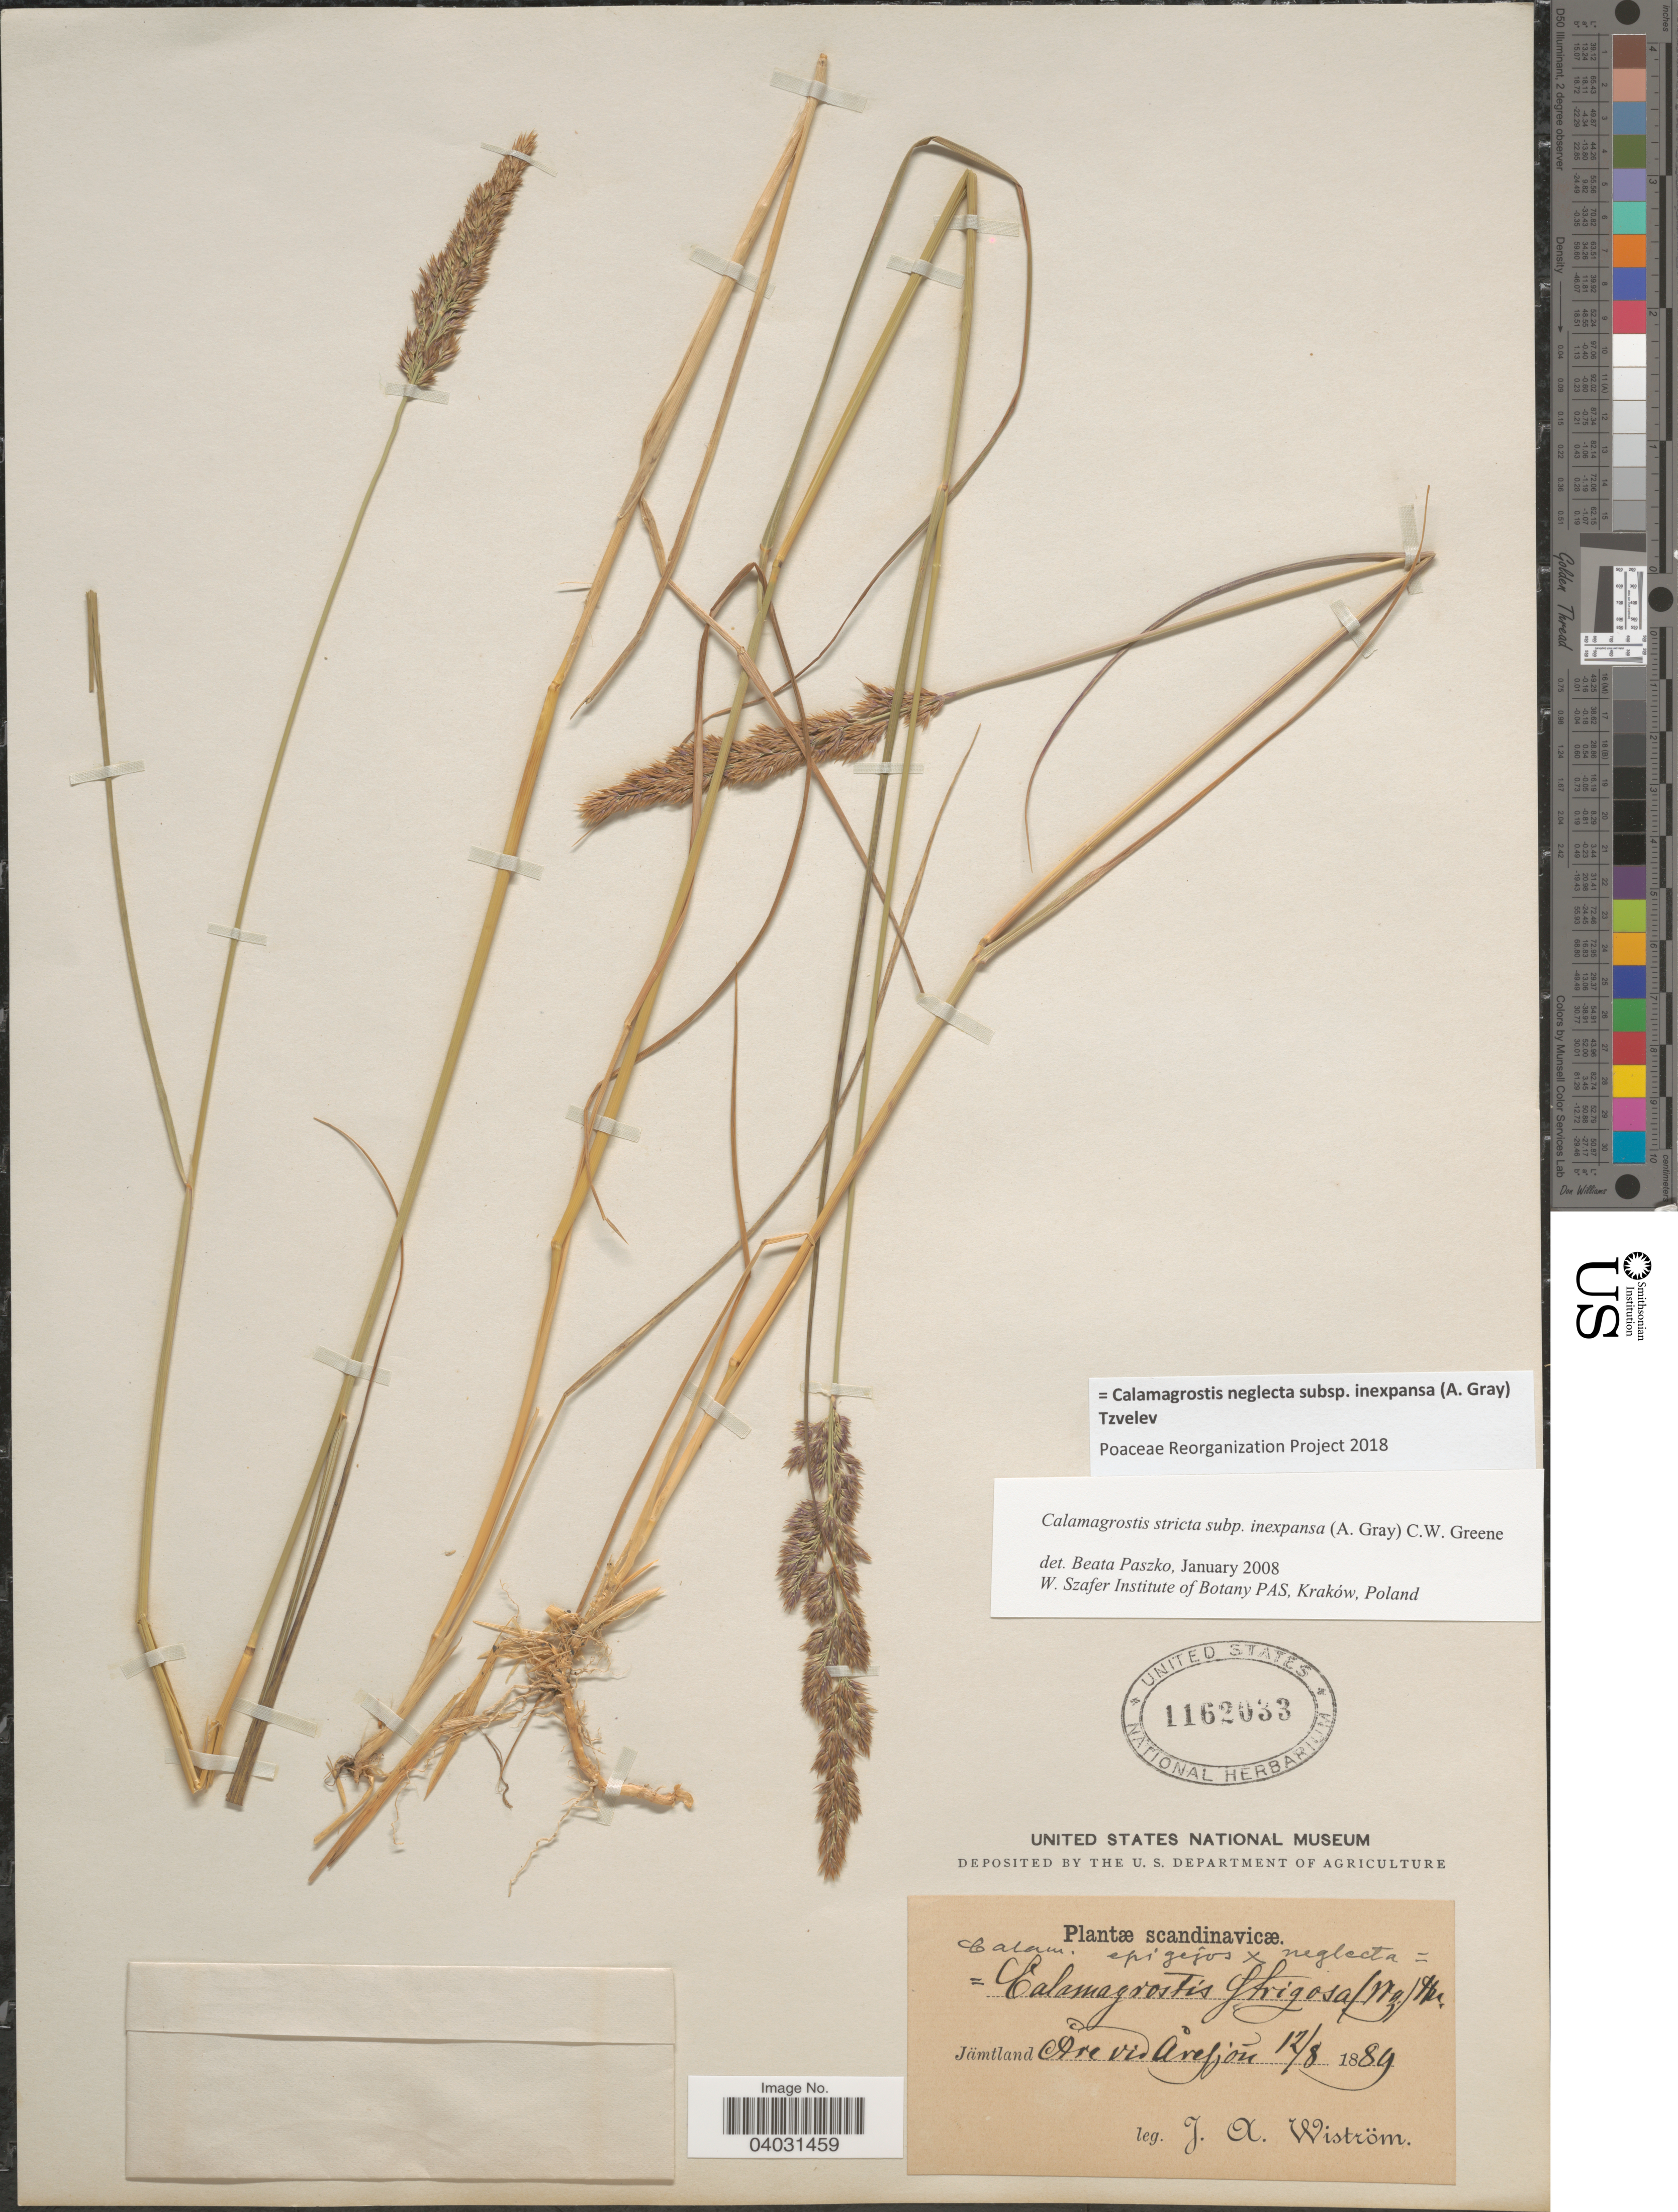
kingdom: Plantae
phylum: Tracheophyta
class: Liliopsida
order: Poales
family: Poaceae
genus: Calamagrostis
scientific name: Calamagrostis neglecta subsp. inexpansa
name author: (A. Gray) Tzvelev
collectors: J. Wistrom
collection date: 1889-08-12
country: Sweden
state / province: Jämtland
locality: Scandinavicæ. Jämtland: Åre vid Åresjön.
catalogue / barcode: US 1162033